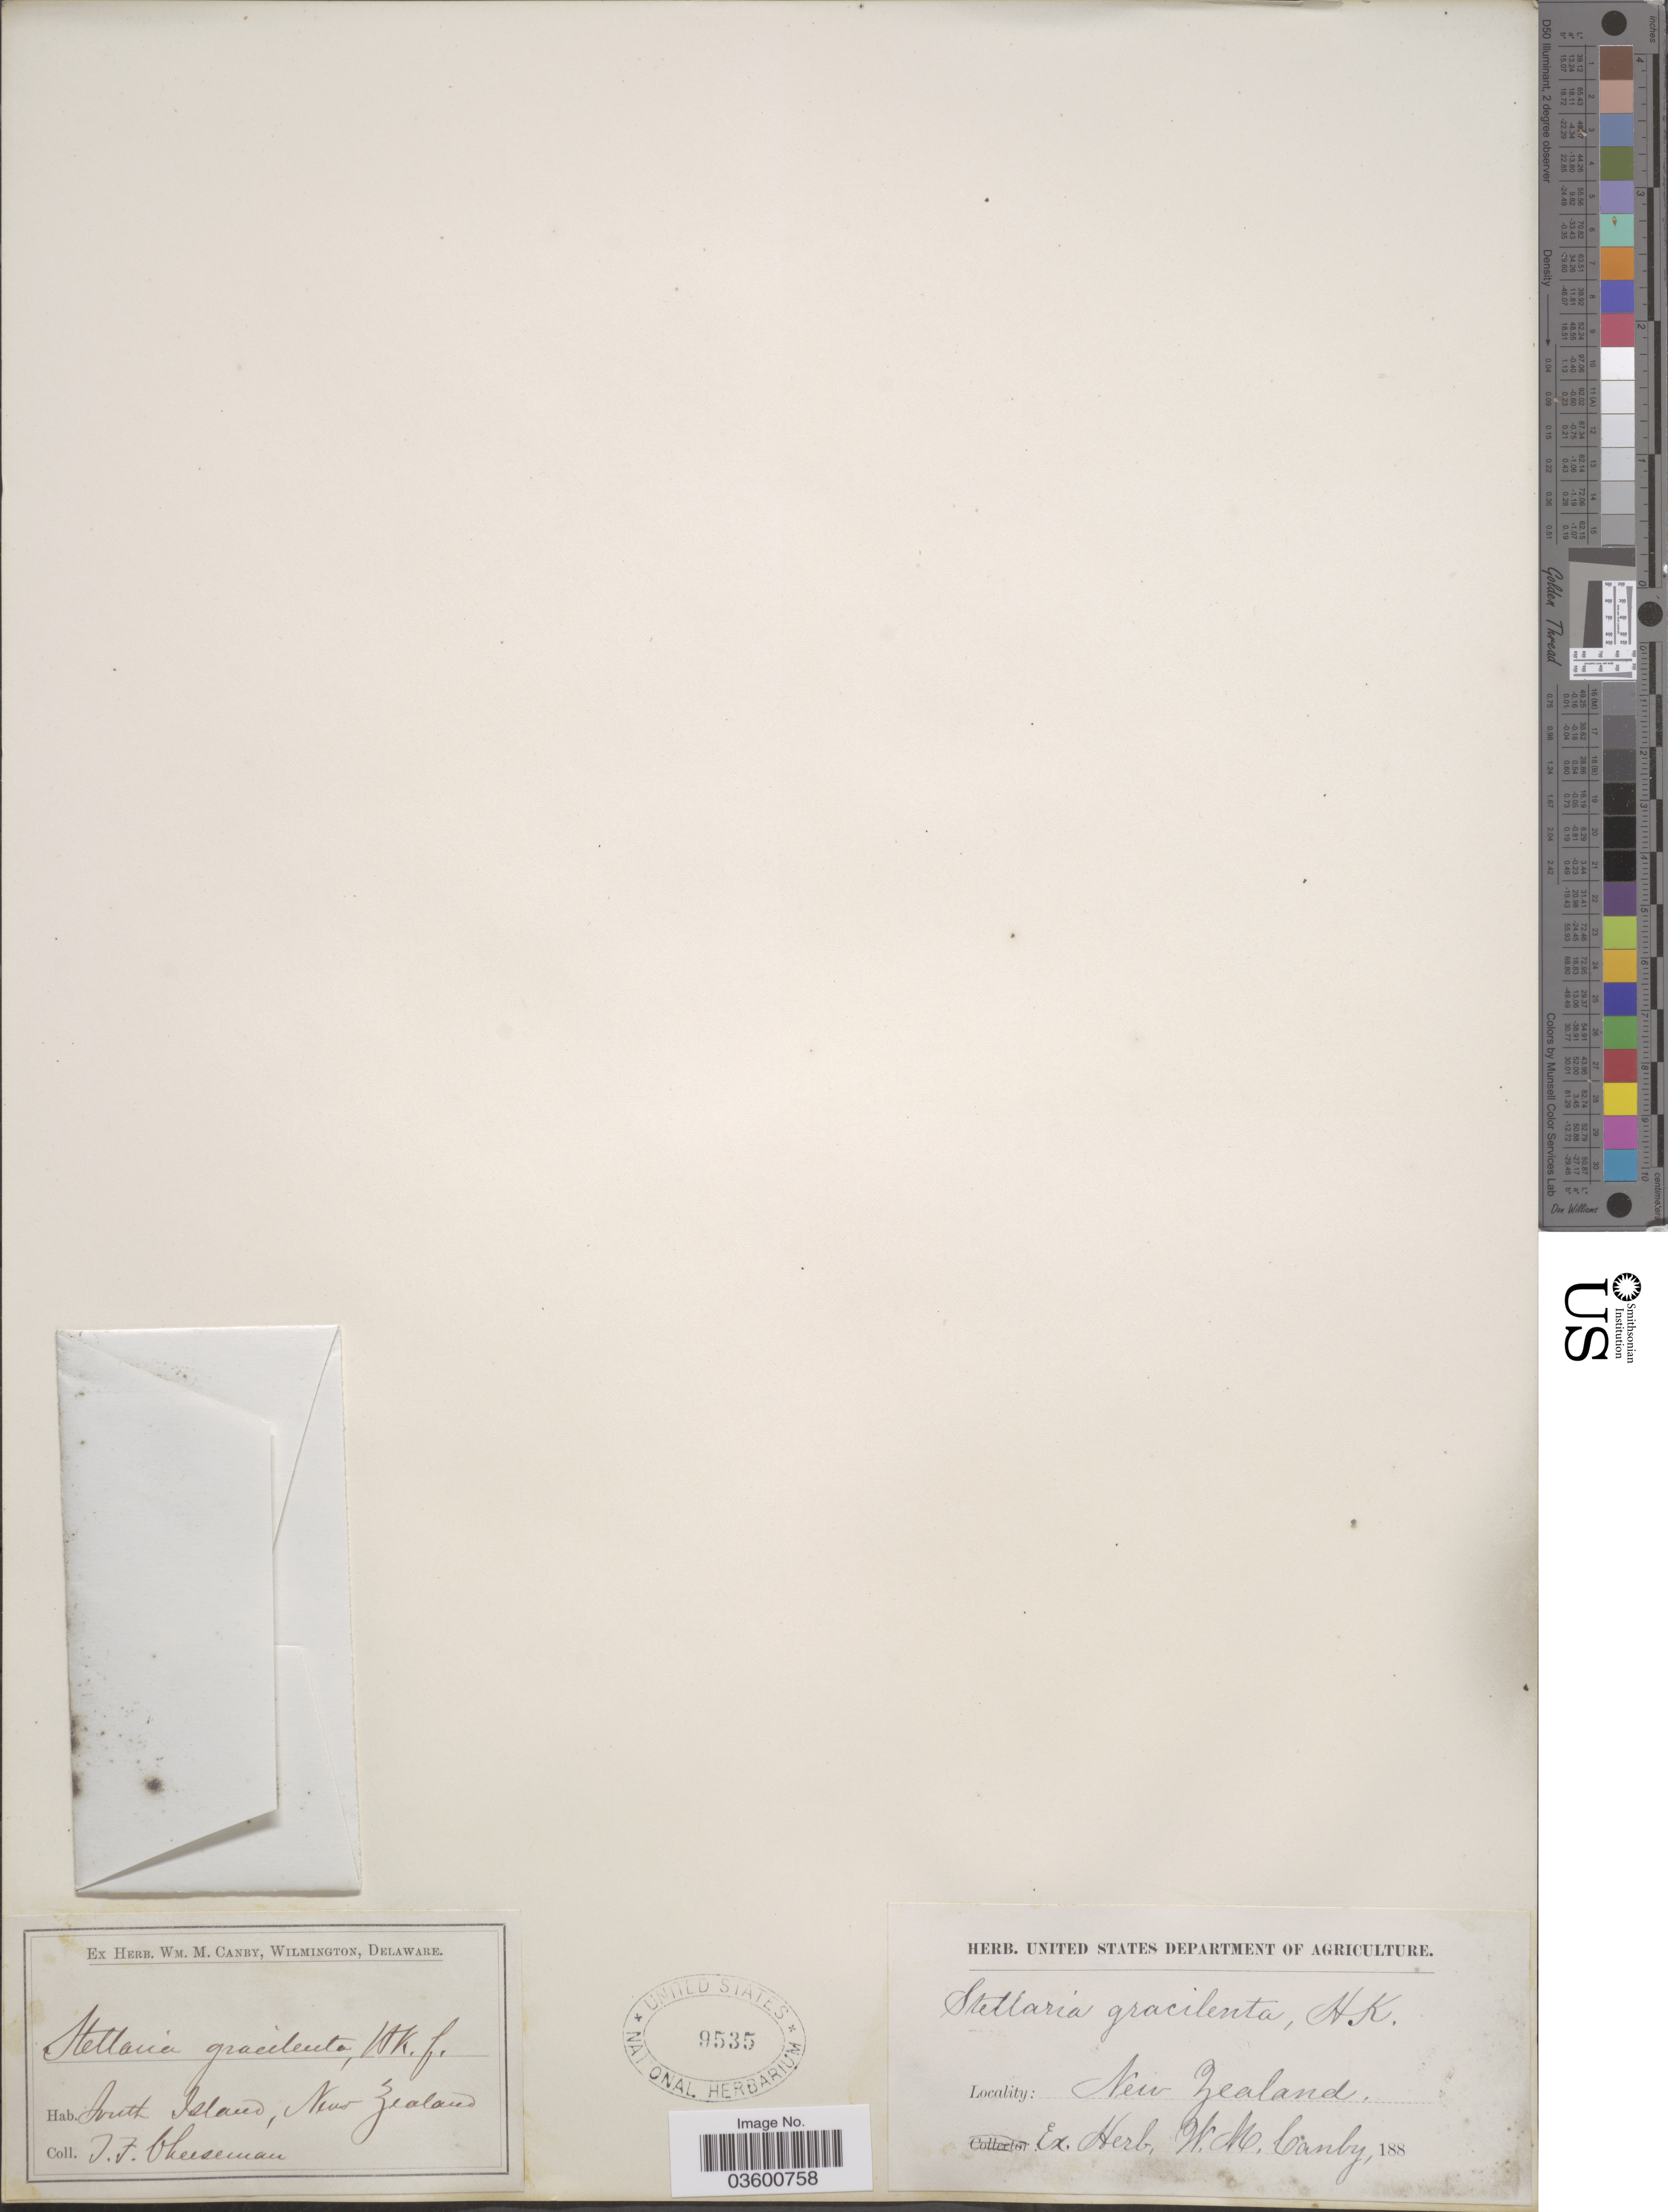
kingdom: Plantae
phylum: Tracheophyta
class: Magnoliopsida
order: Caryophyllales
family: Caryophyllaceae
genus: Stellaria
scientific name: Stellaria gracilenta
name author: Hook. f.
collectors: T. F. Cheeseman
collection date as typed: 188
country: New Zealand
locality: South Island.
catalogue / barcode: US 9535